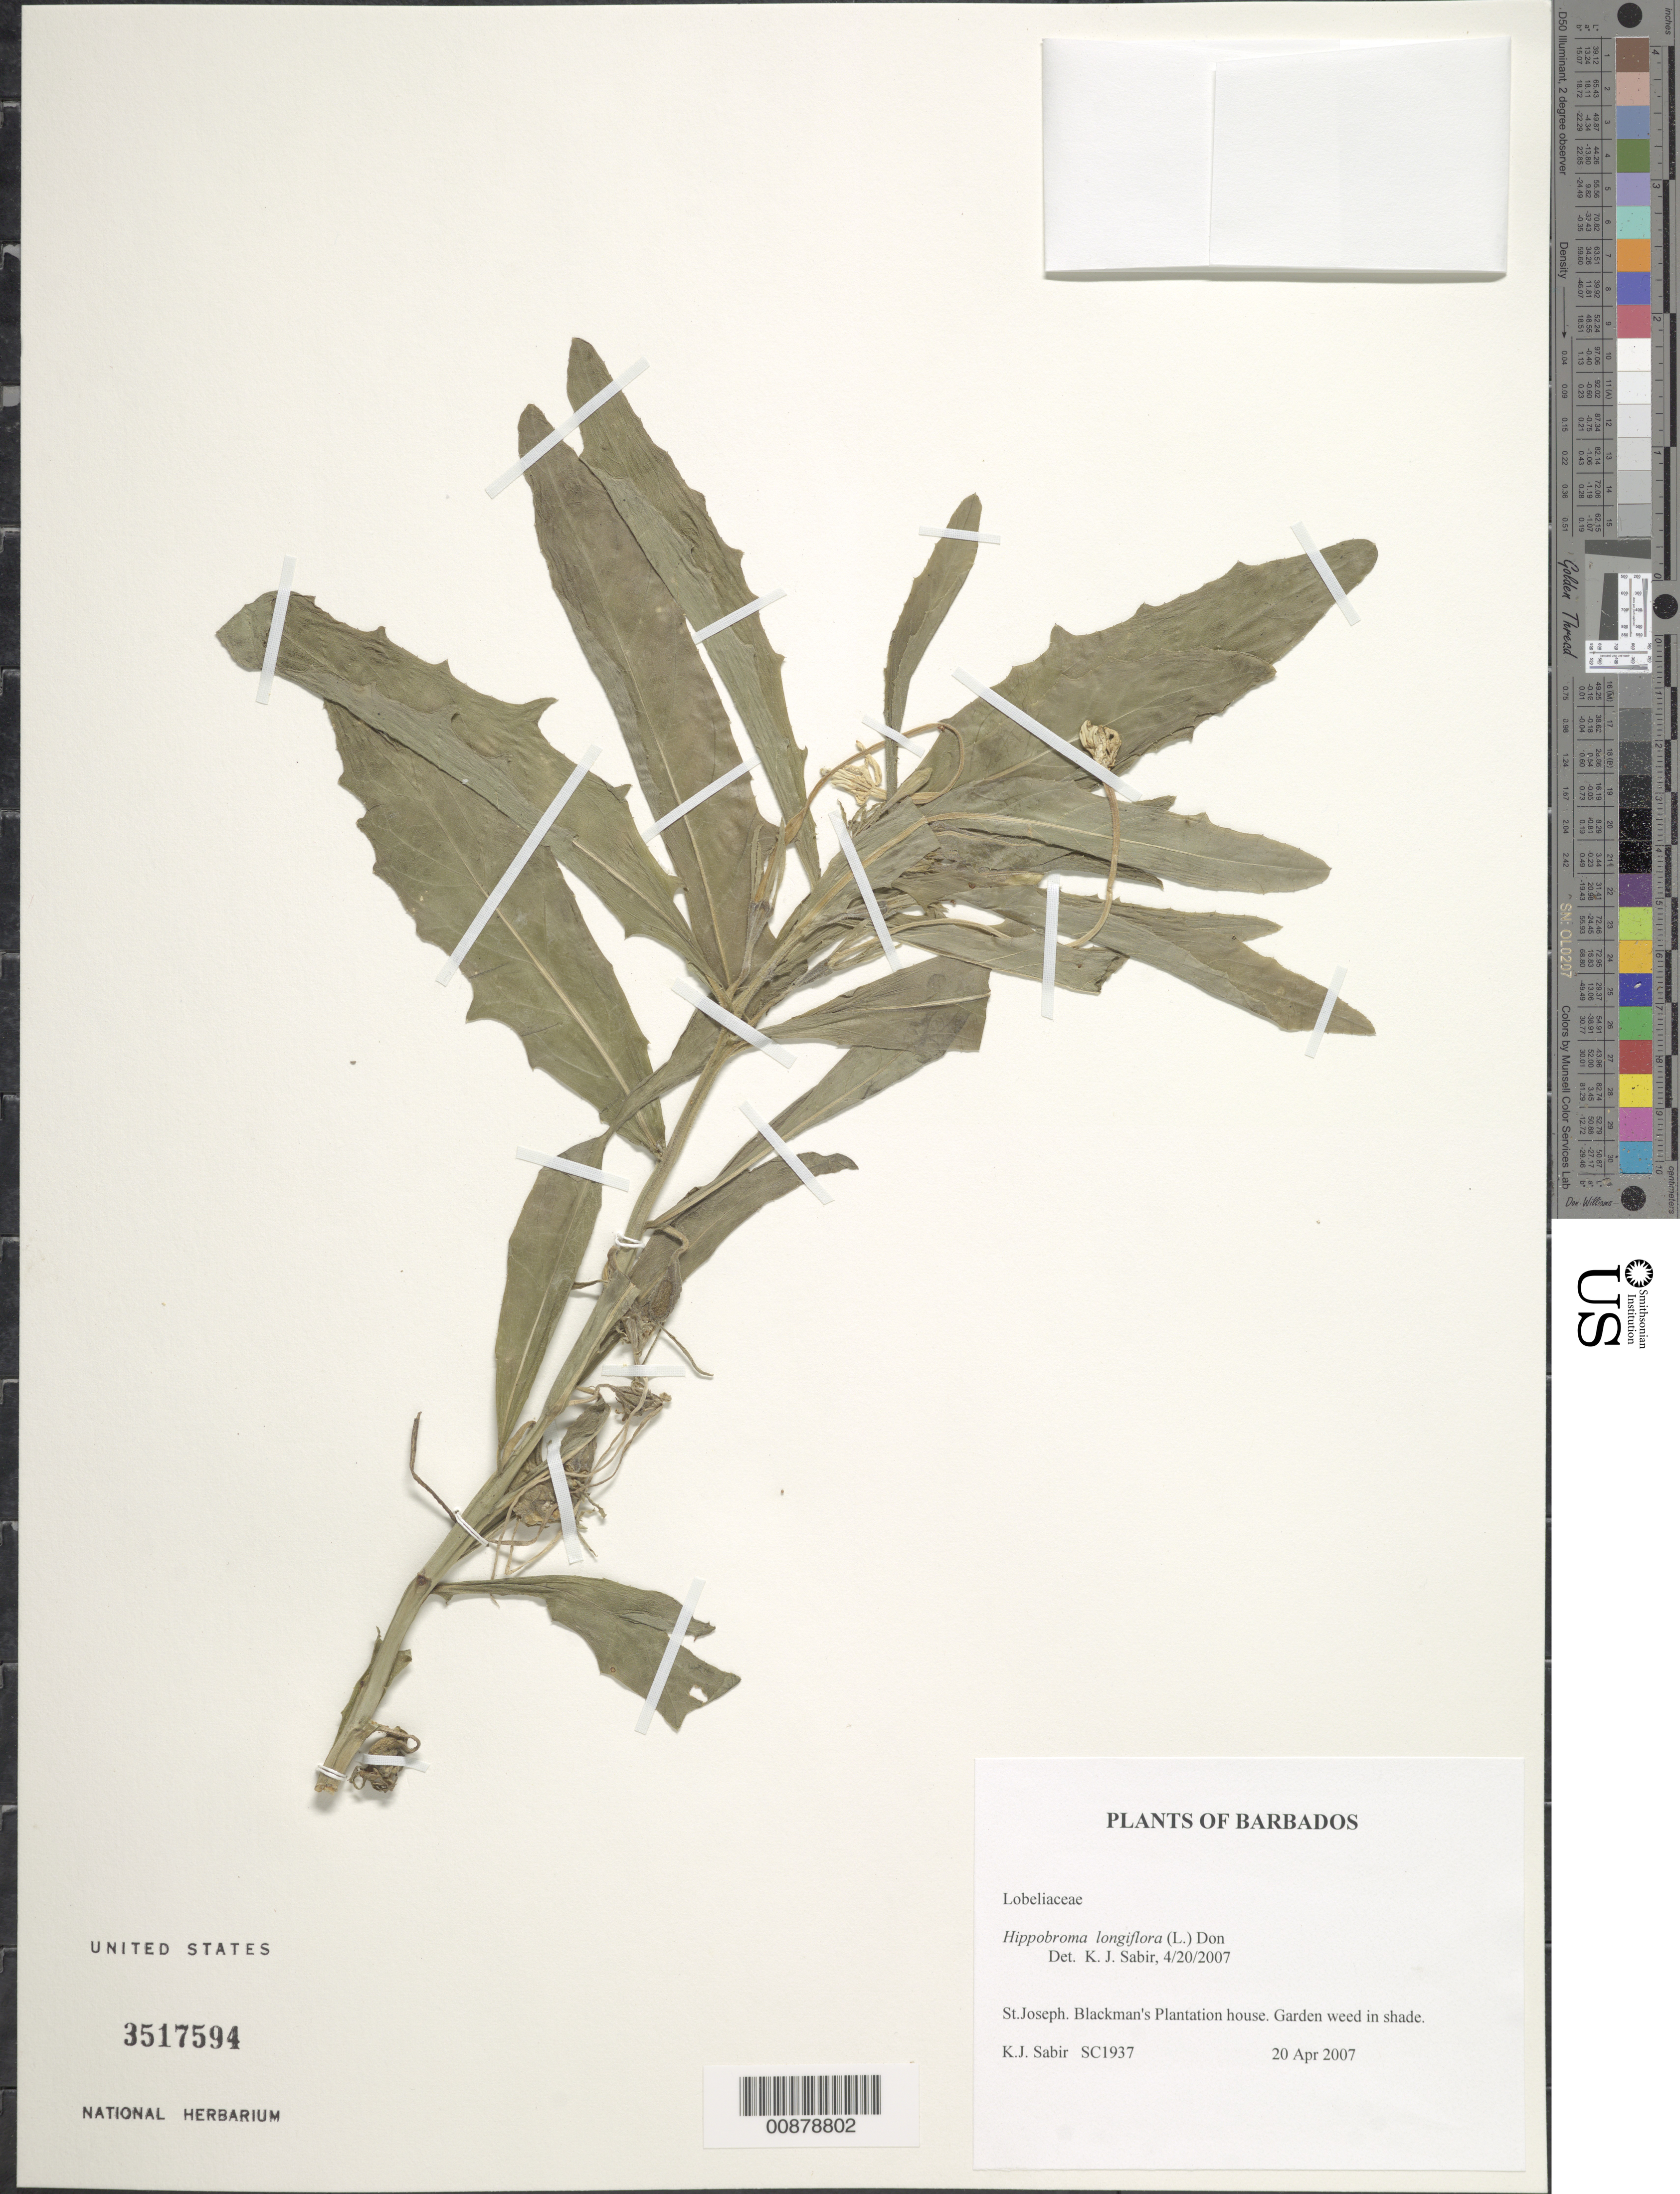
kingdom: Plantae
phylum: Tracheophyta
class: Magnoliopsida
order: Asterales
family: Campanulaceae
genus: Hippobroma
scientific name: Hippobroma longiflora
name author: (L.) G. Don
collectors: K. Sabir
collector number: SC 1937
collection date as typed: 20 Apr 2007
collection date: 2007-04-20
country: Barbados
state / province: Saint Joseph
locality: Blackman's Plantation house.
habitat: Garden weed in shade.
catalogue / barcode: US 3517594